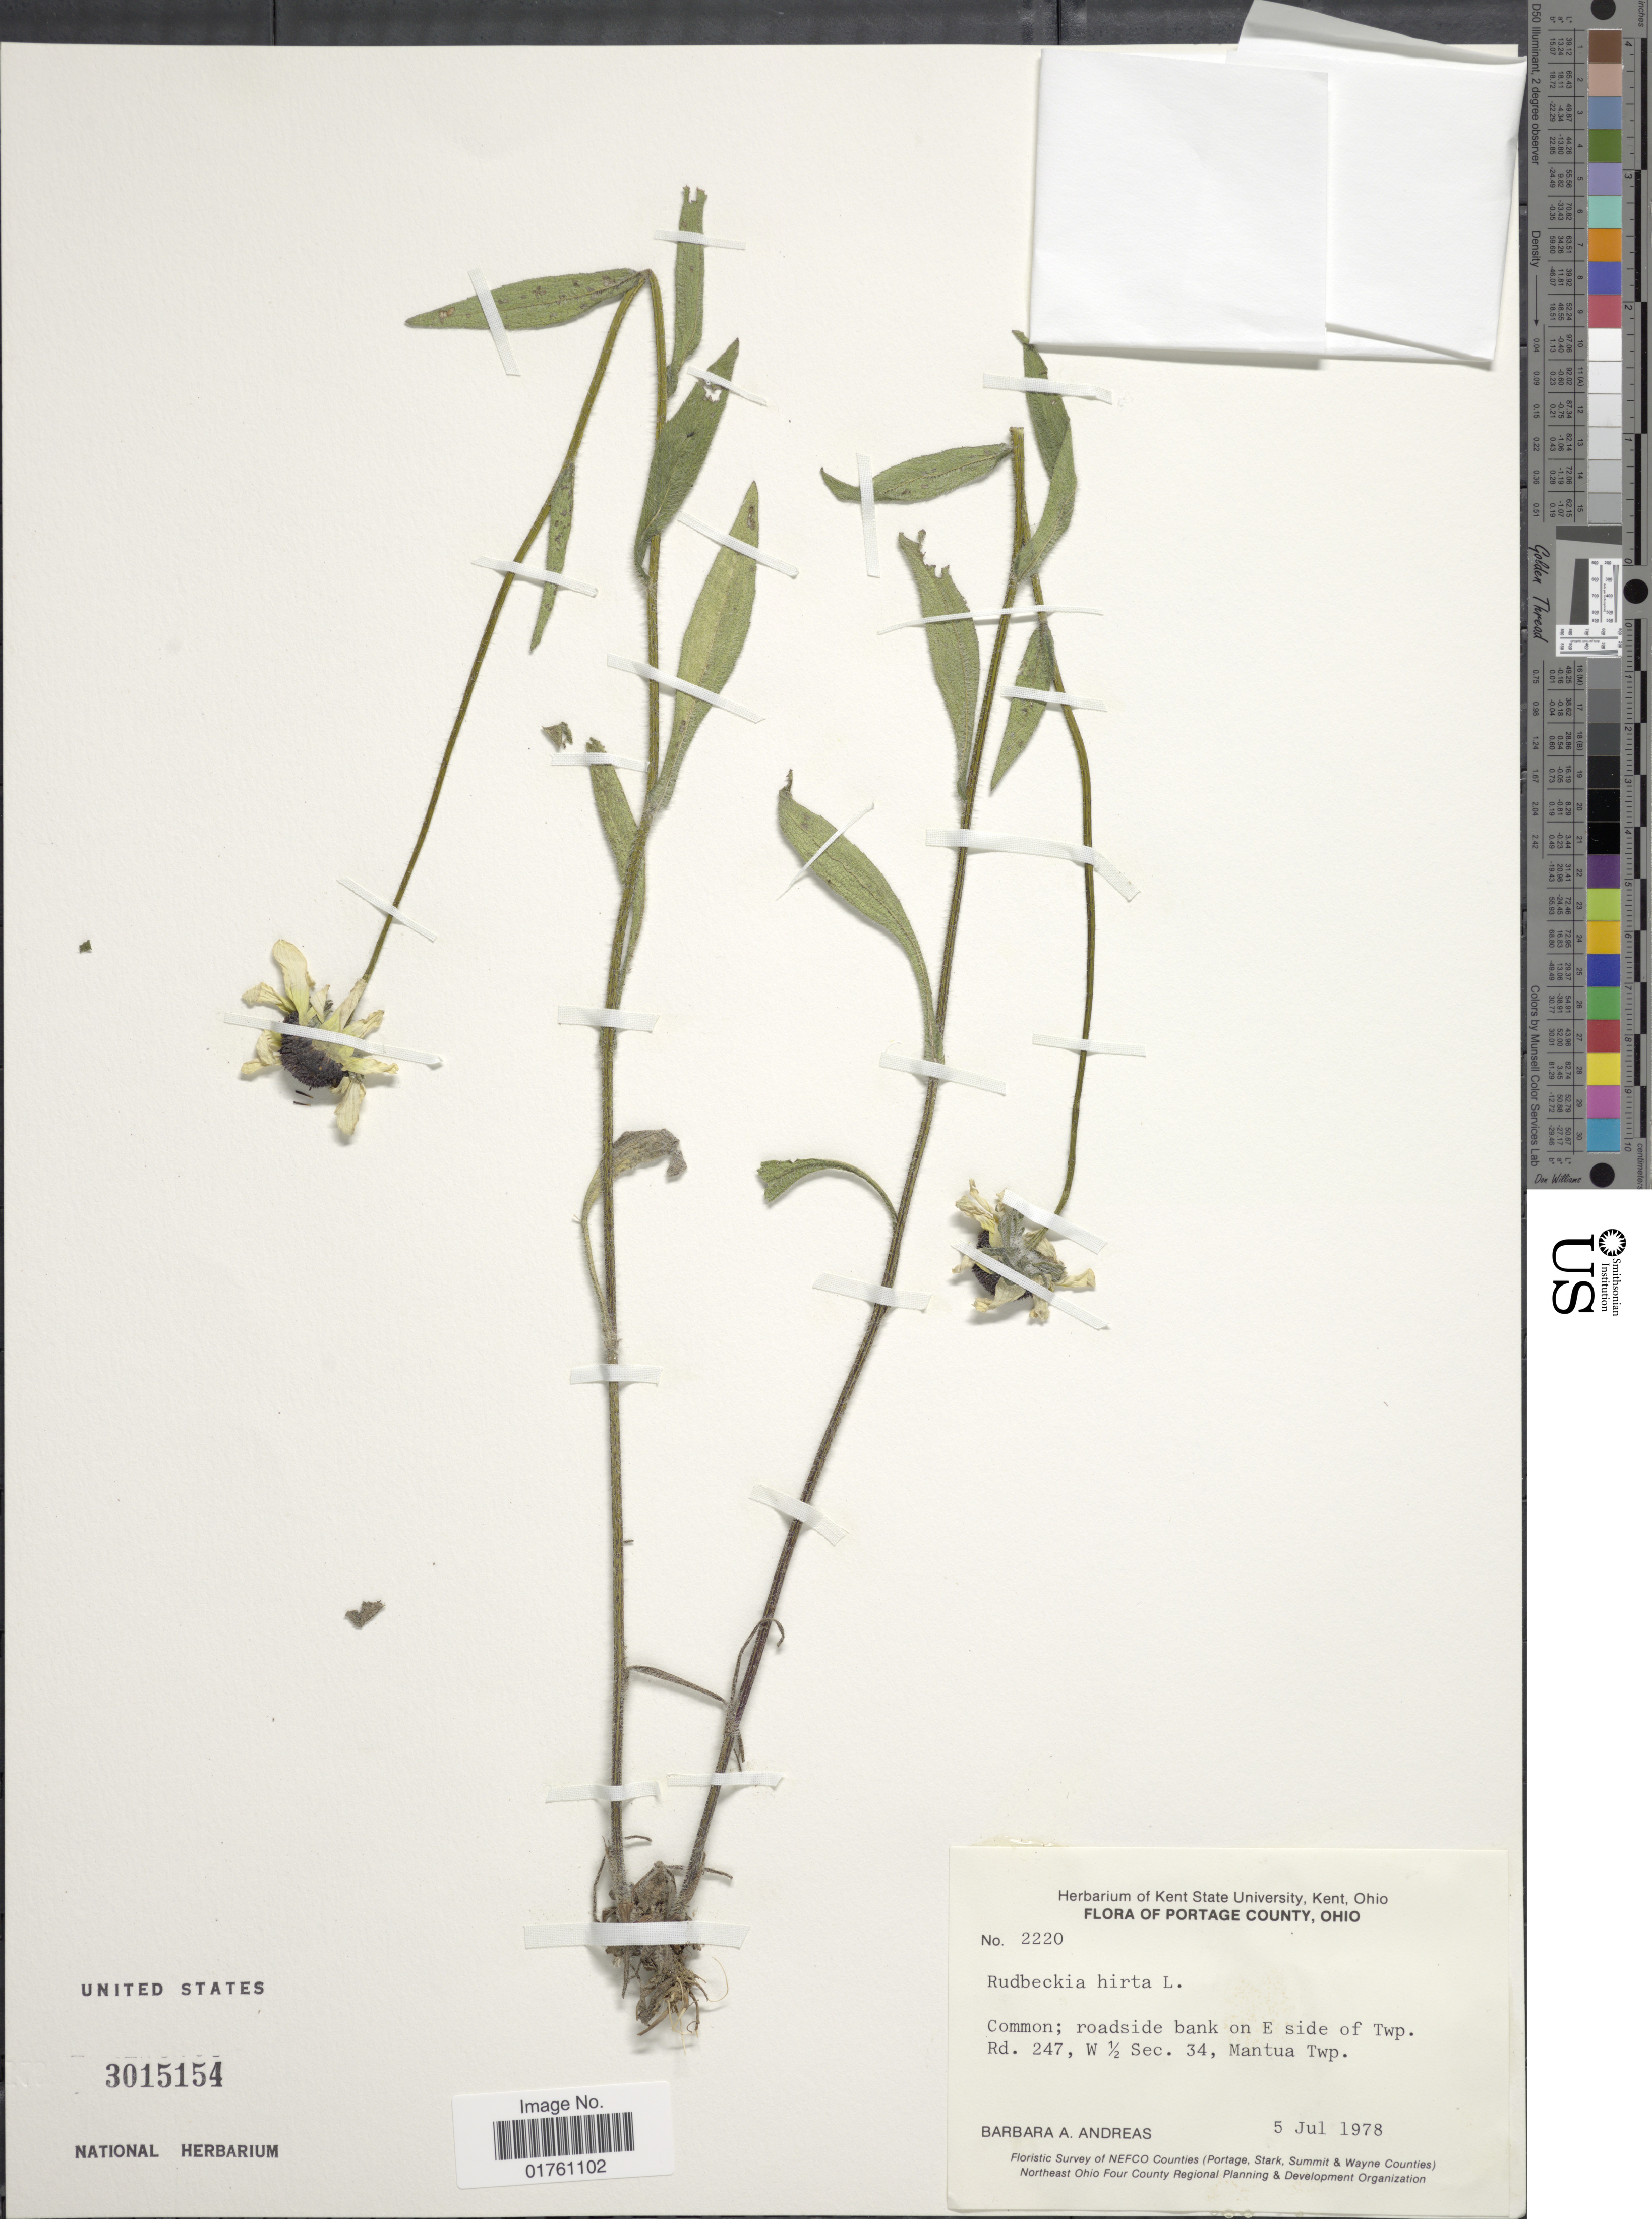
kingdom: Plantae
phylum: Tracheophyta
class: Magnoliopsida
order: Asterales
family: Asteraceae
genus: Rudbeckia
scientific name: Rudbeckia hirta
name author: L.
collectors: B. A. Andreas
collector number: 2220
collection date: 1978-07-05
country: United States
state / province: Ohio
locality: Portage County, roadside bank on E side of Twp. Rd. 247, W ½ Sec. 34, mantua Twp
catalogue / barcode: US 3015154